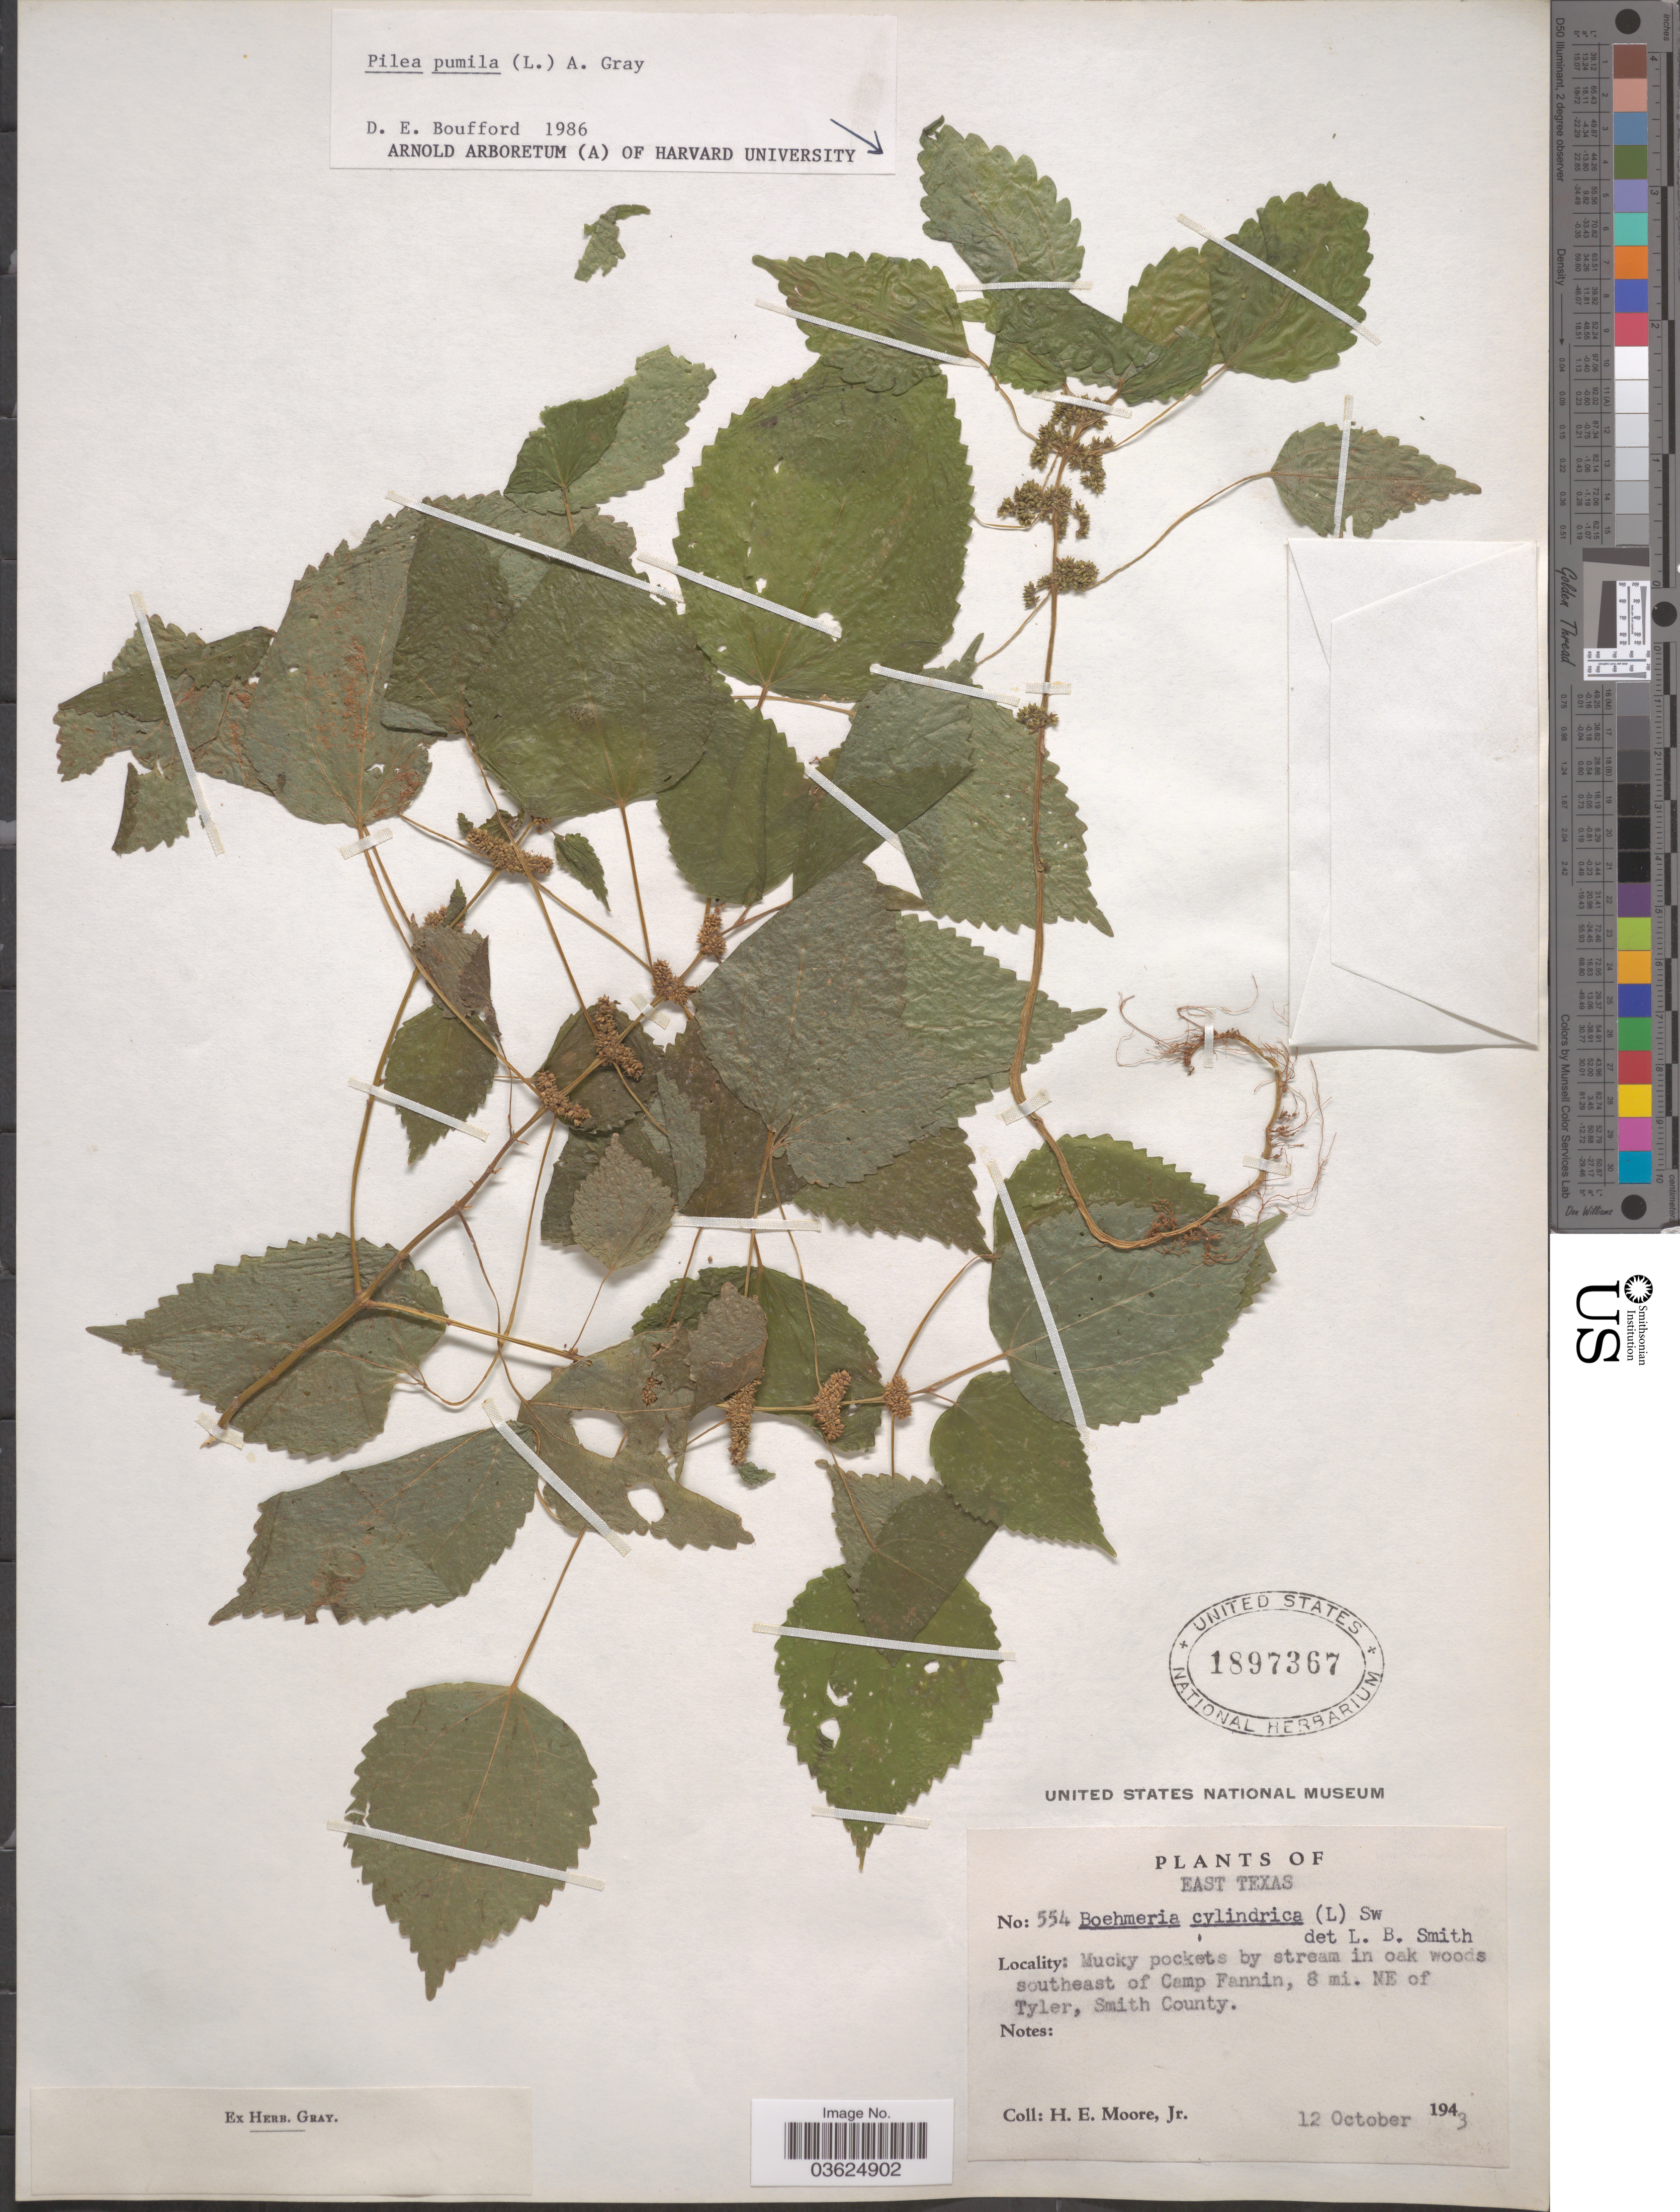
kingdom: Plantae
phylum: Tracheophyta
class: Magnoliopsida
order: Rosales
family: Urticaceae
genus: Boehmeria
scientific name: Boehmeria cylindrica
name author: (L.) Sw.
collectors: H. Moore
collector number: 554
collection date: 1943-10-12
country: United States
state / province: Texas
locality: East Texas. In oak woods southeast of Camp Fannin, 8 mi. NE of Tyler, Smith County.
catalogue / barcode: US 1897367